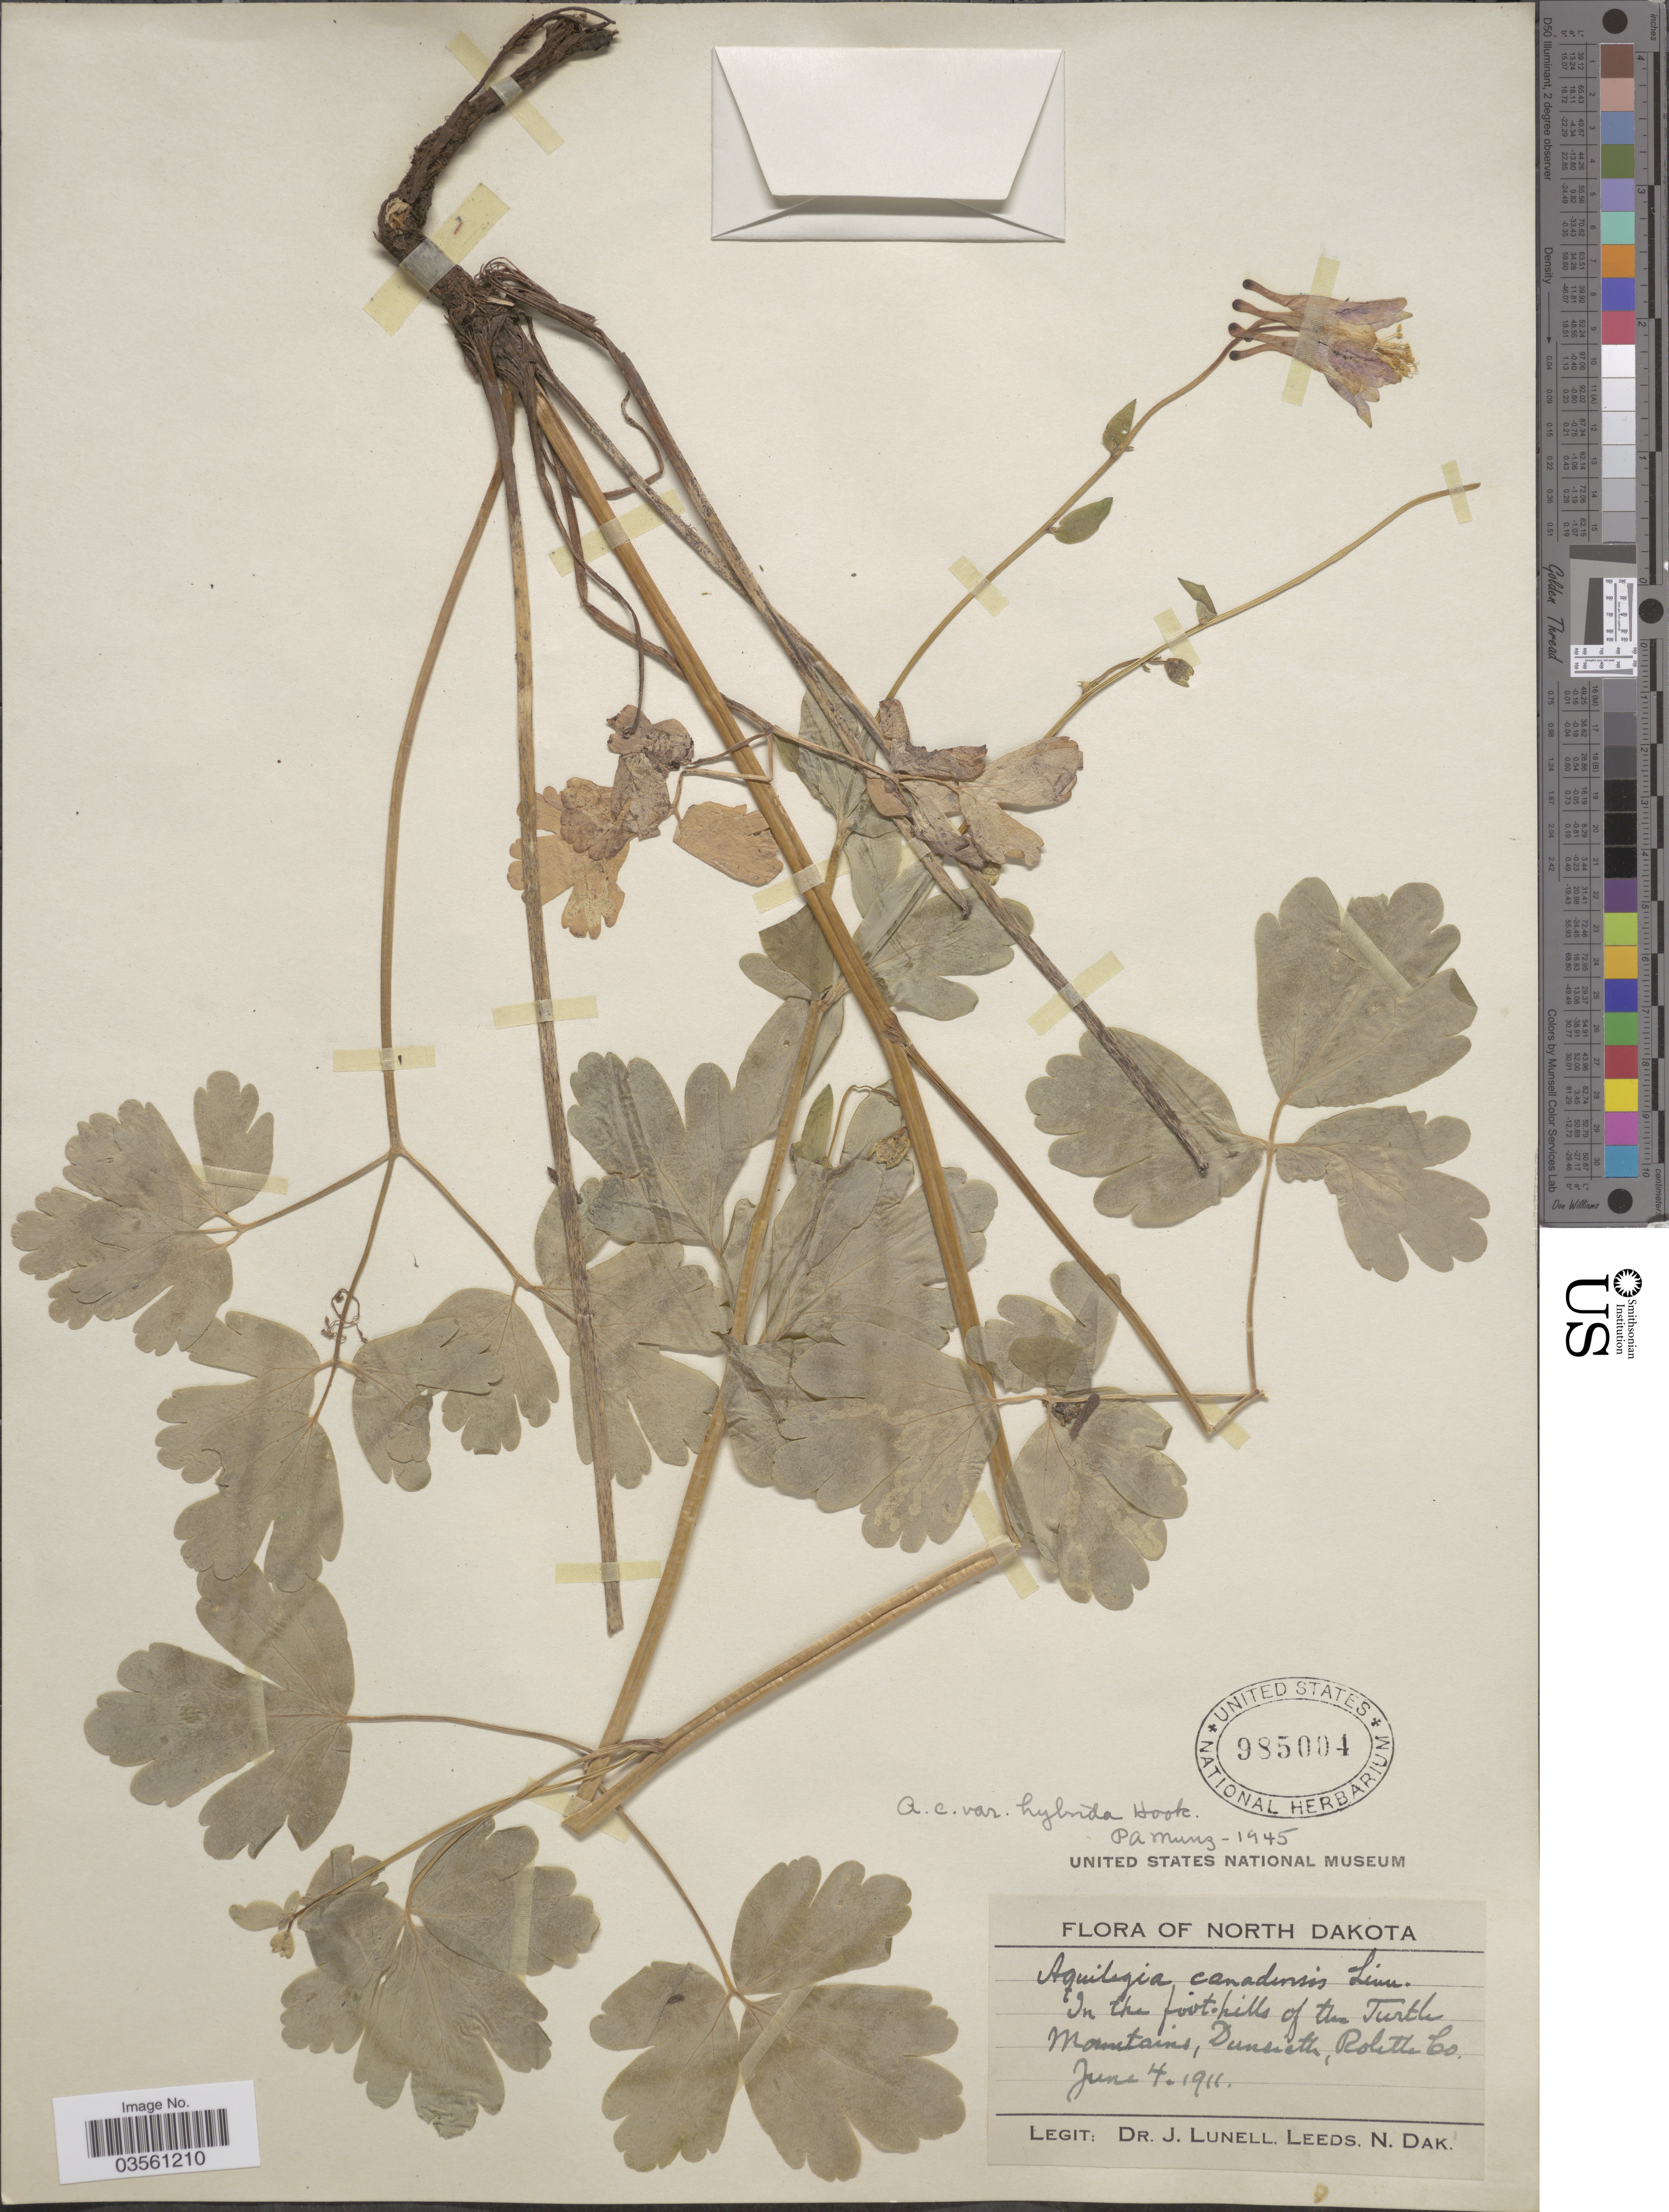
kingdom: Plantae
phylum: Tracheophyta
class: Magnoliopsida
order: Ranunculales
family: Ranunculaceae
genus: Aquilegia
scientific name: Aquilegia canadensis var. hybrida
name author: Hook.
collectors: J. Lunell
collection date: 1911-06-04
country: United States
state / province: North Dakota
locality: In the foot-hills of the Turtle Mountains, Dunseith, Rolette Co.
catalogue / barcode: US 985004